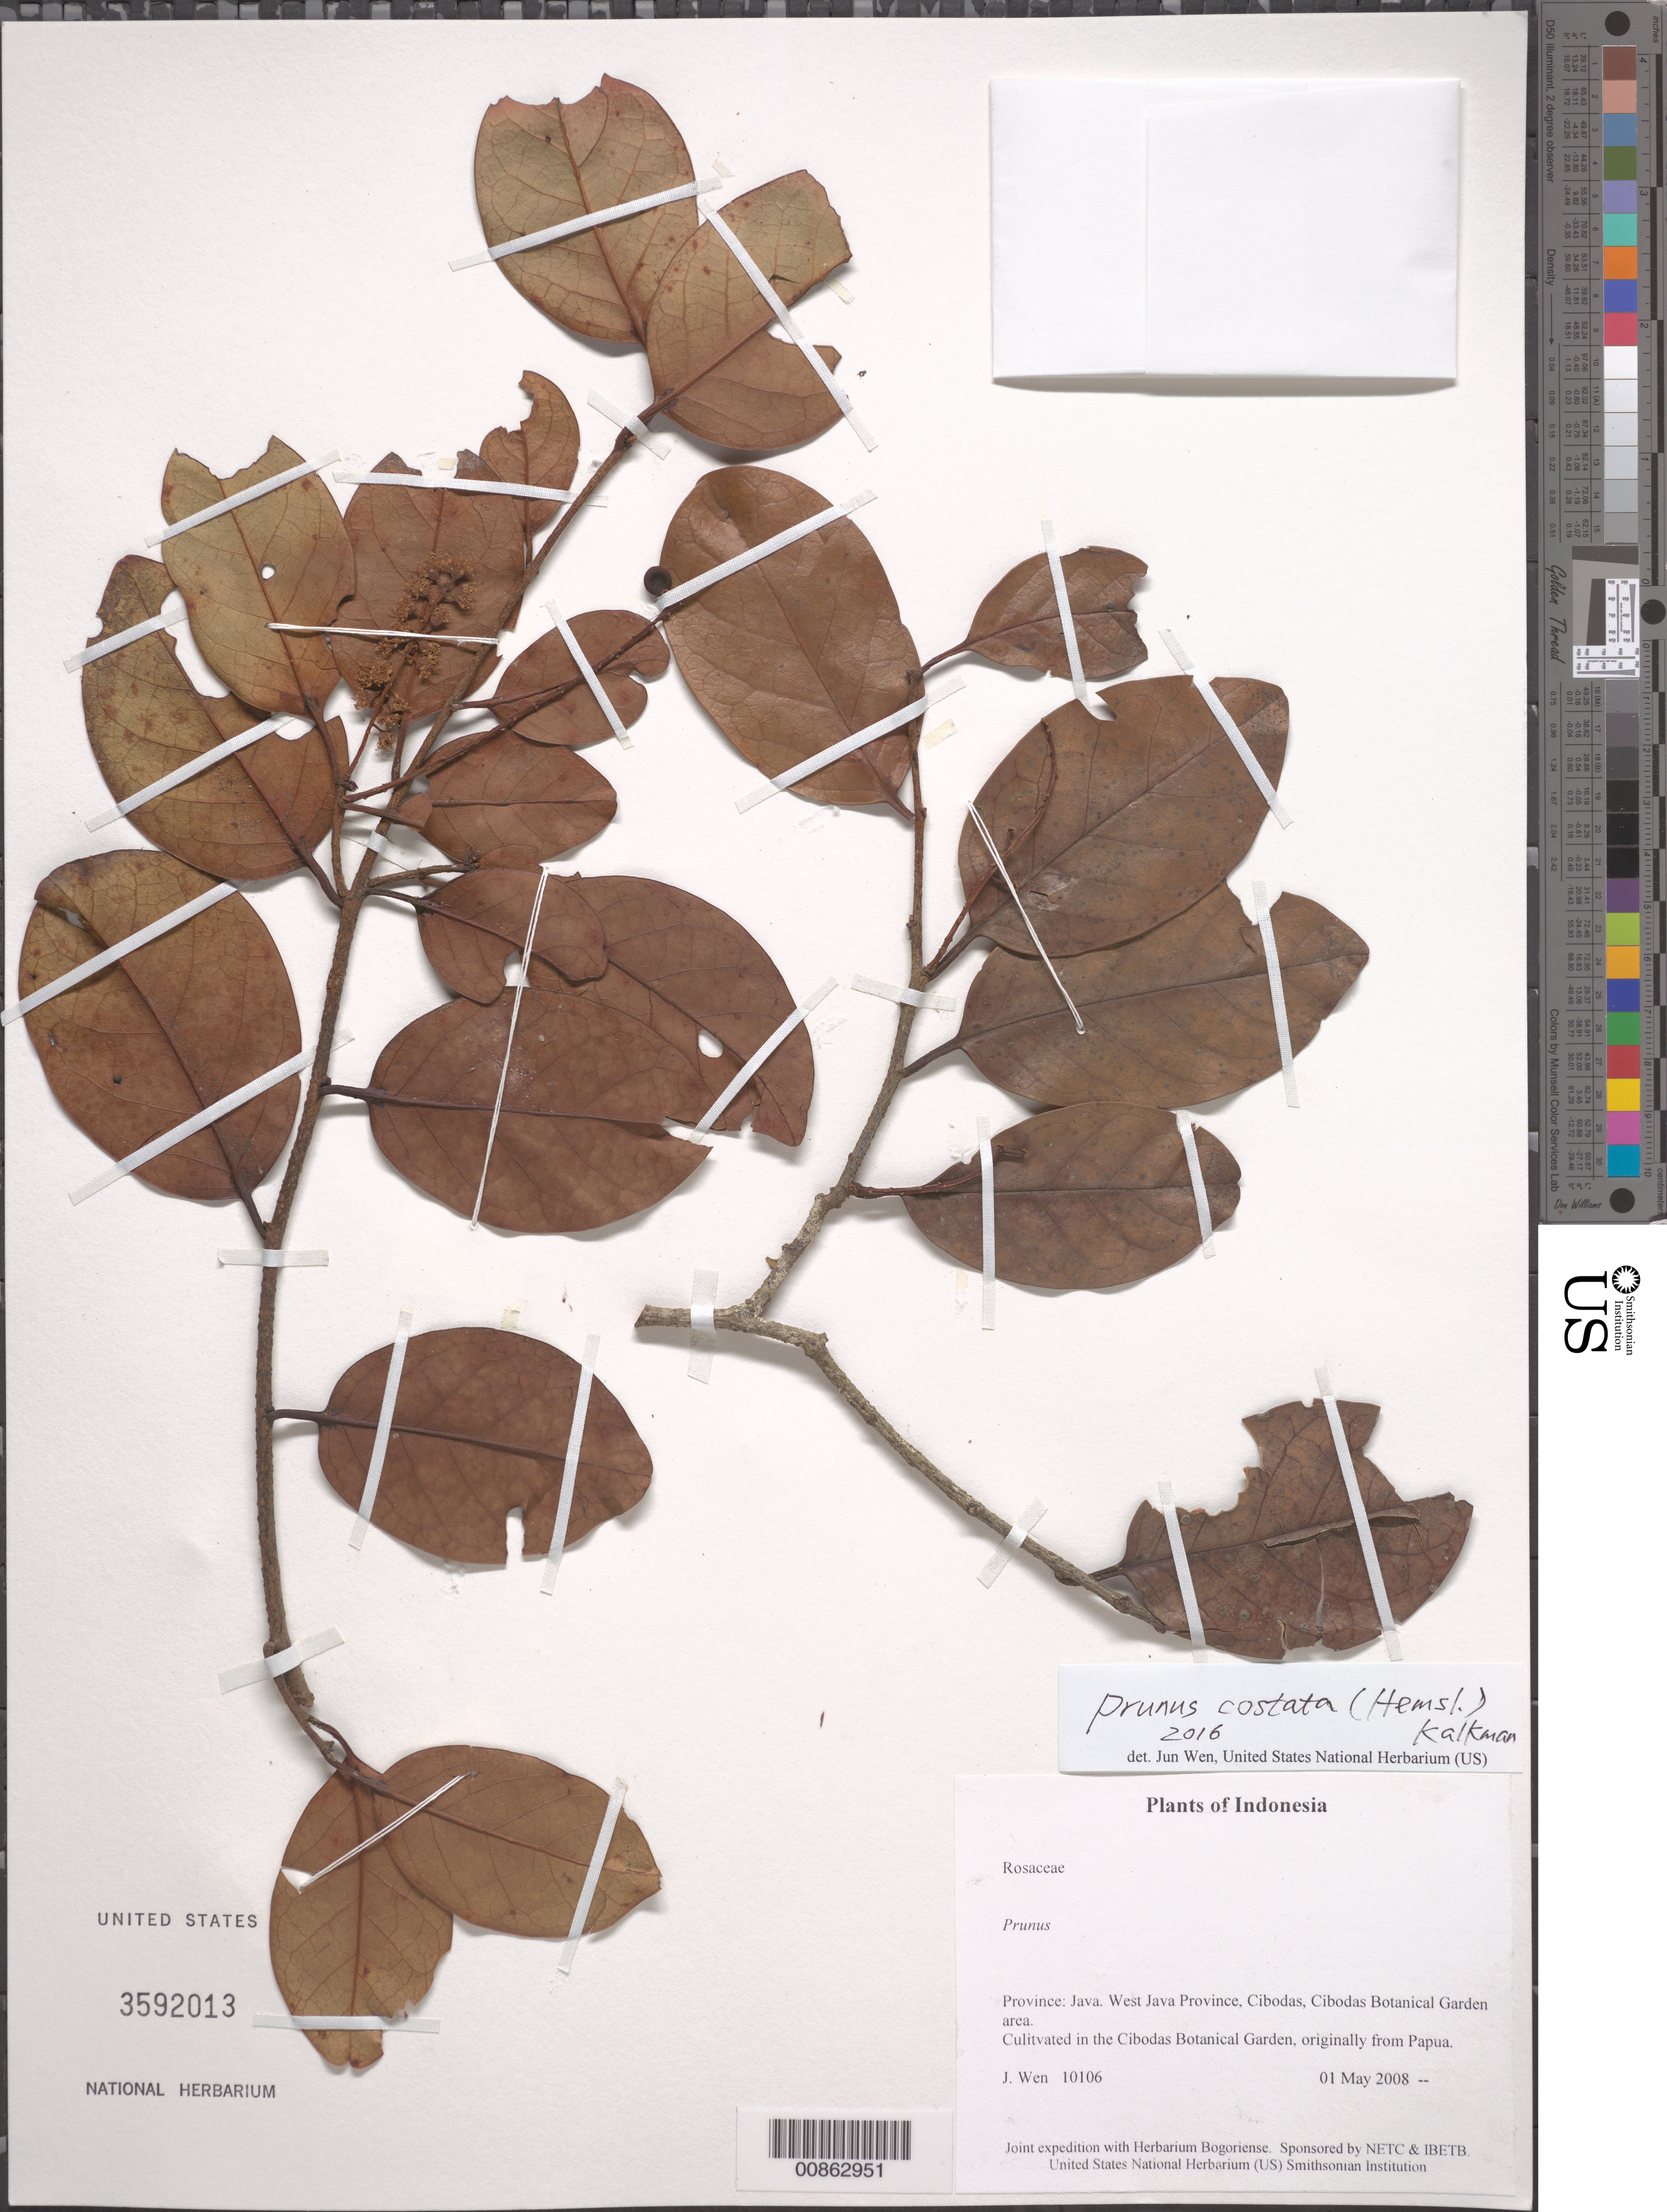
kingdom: Plantae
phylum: Tracheophyta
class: Magnoliopsida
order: Rosales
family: Rosaceae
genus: Prunus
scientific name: Prunus sp.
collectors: J. Wen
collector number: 10106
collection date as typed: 01 May 2008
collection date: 2008-05-01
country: Indonesia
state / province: Java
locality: West Java Province, Cibodas, Cibodas Botanical Garden area.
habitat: Culitvated in the Cibodas Botanical Garden, originally from Papua.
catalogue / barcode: US 3592013